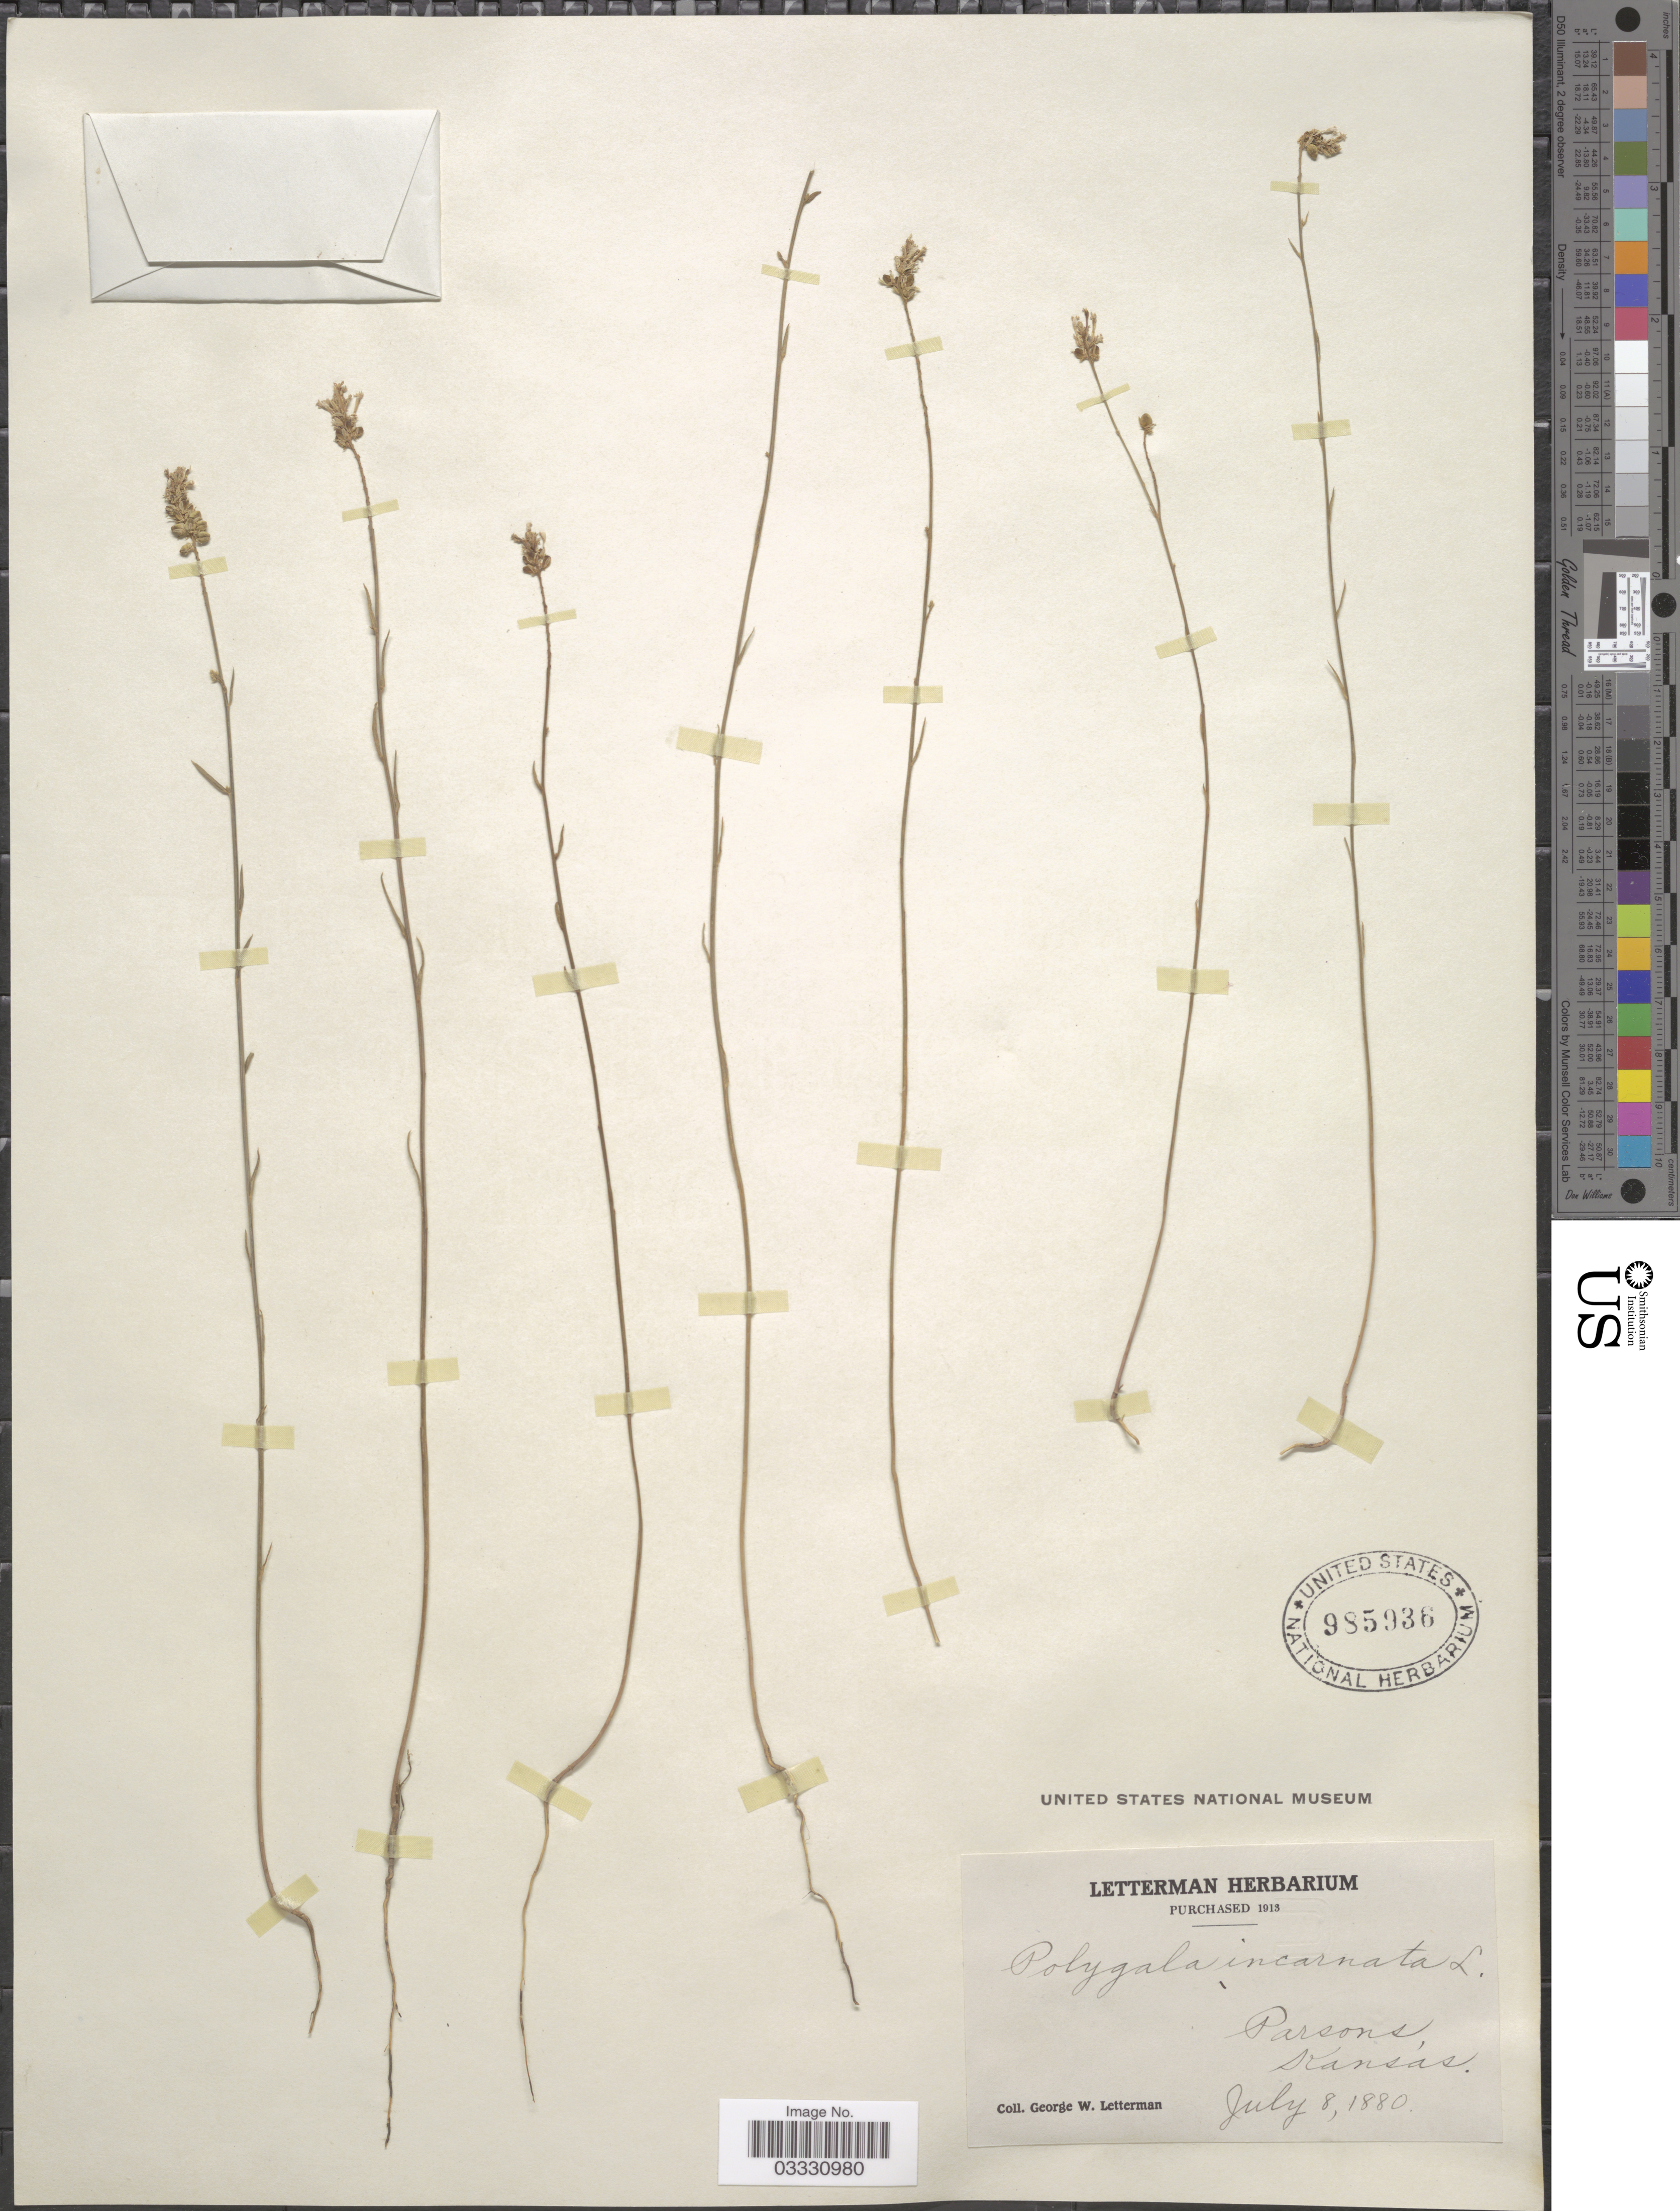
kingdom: Plantae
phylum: Tracheophyta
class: Magnoliopsida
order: Fabales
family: Polygalaceae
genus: Polygala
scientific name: Polygala incarnata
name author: L.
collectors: G. W. Letterman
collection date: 1880-07-08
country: United States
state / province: Kansas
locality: Parsons.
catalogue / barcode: US 985936